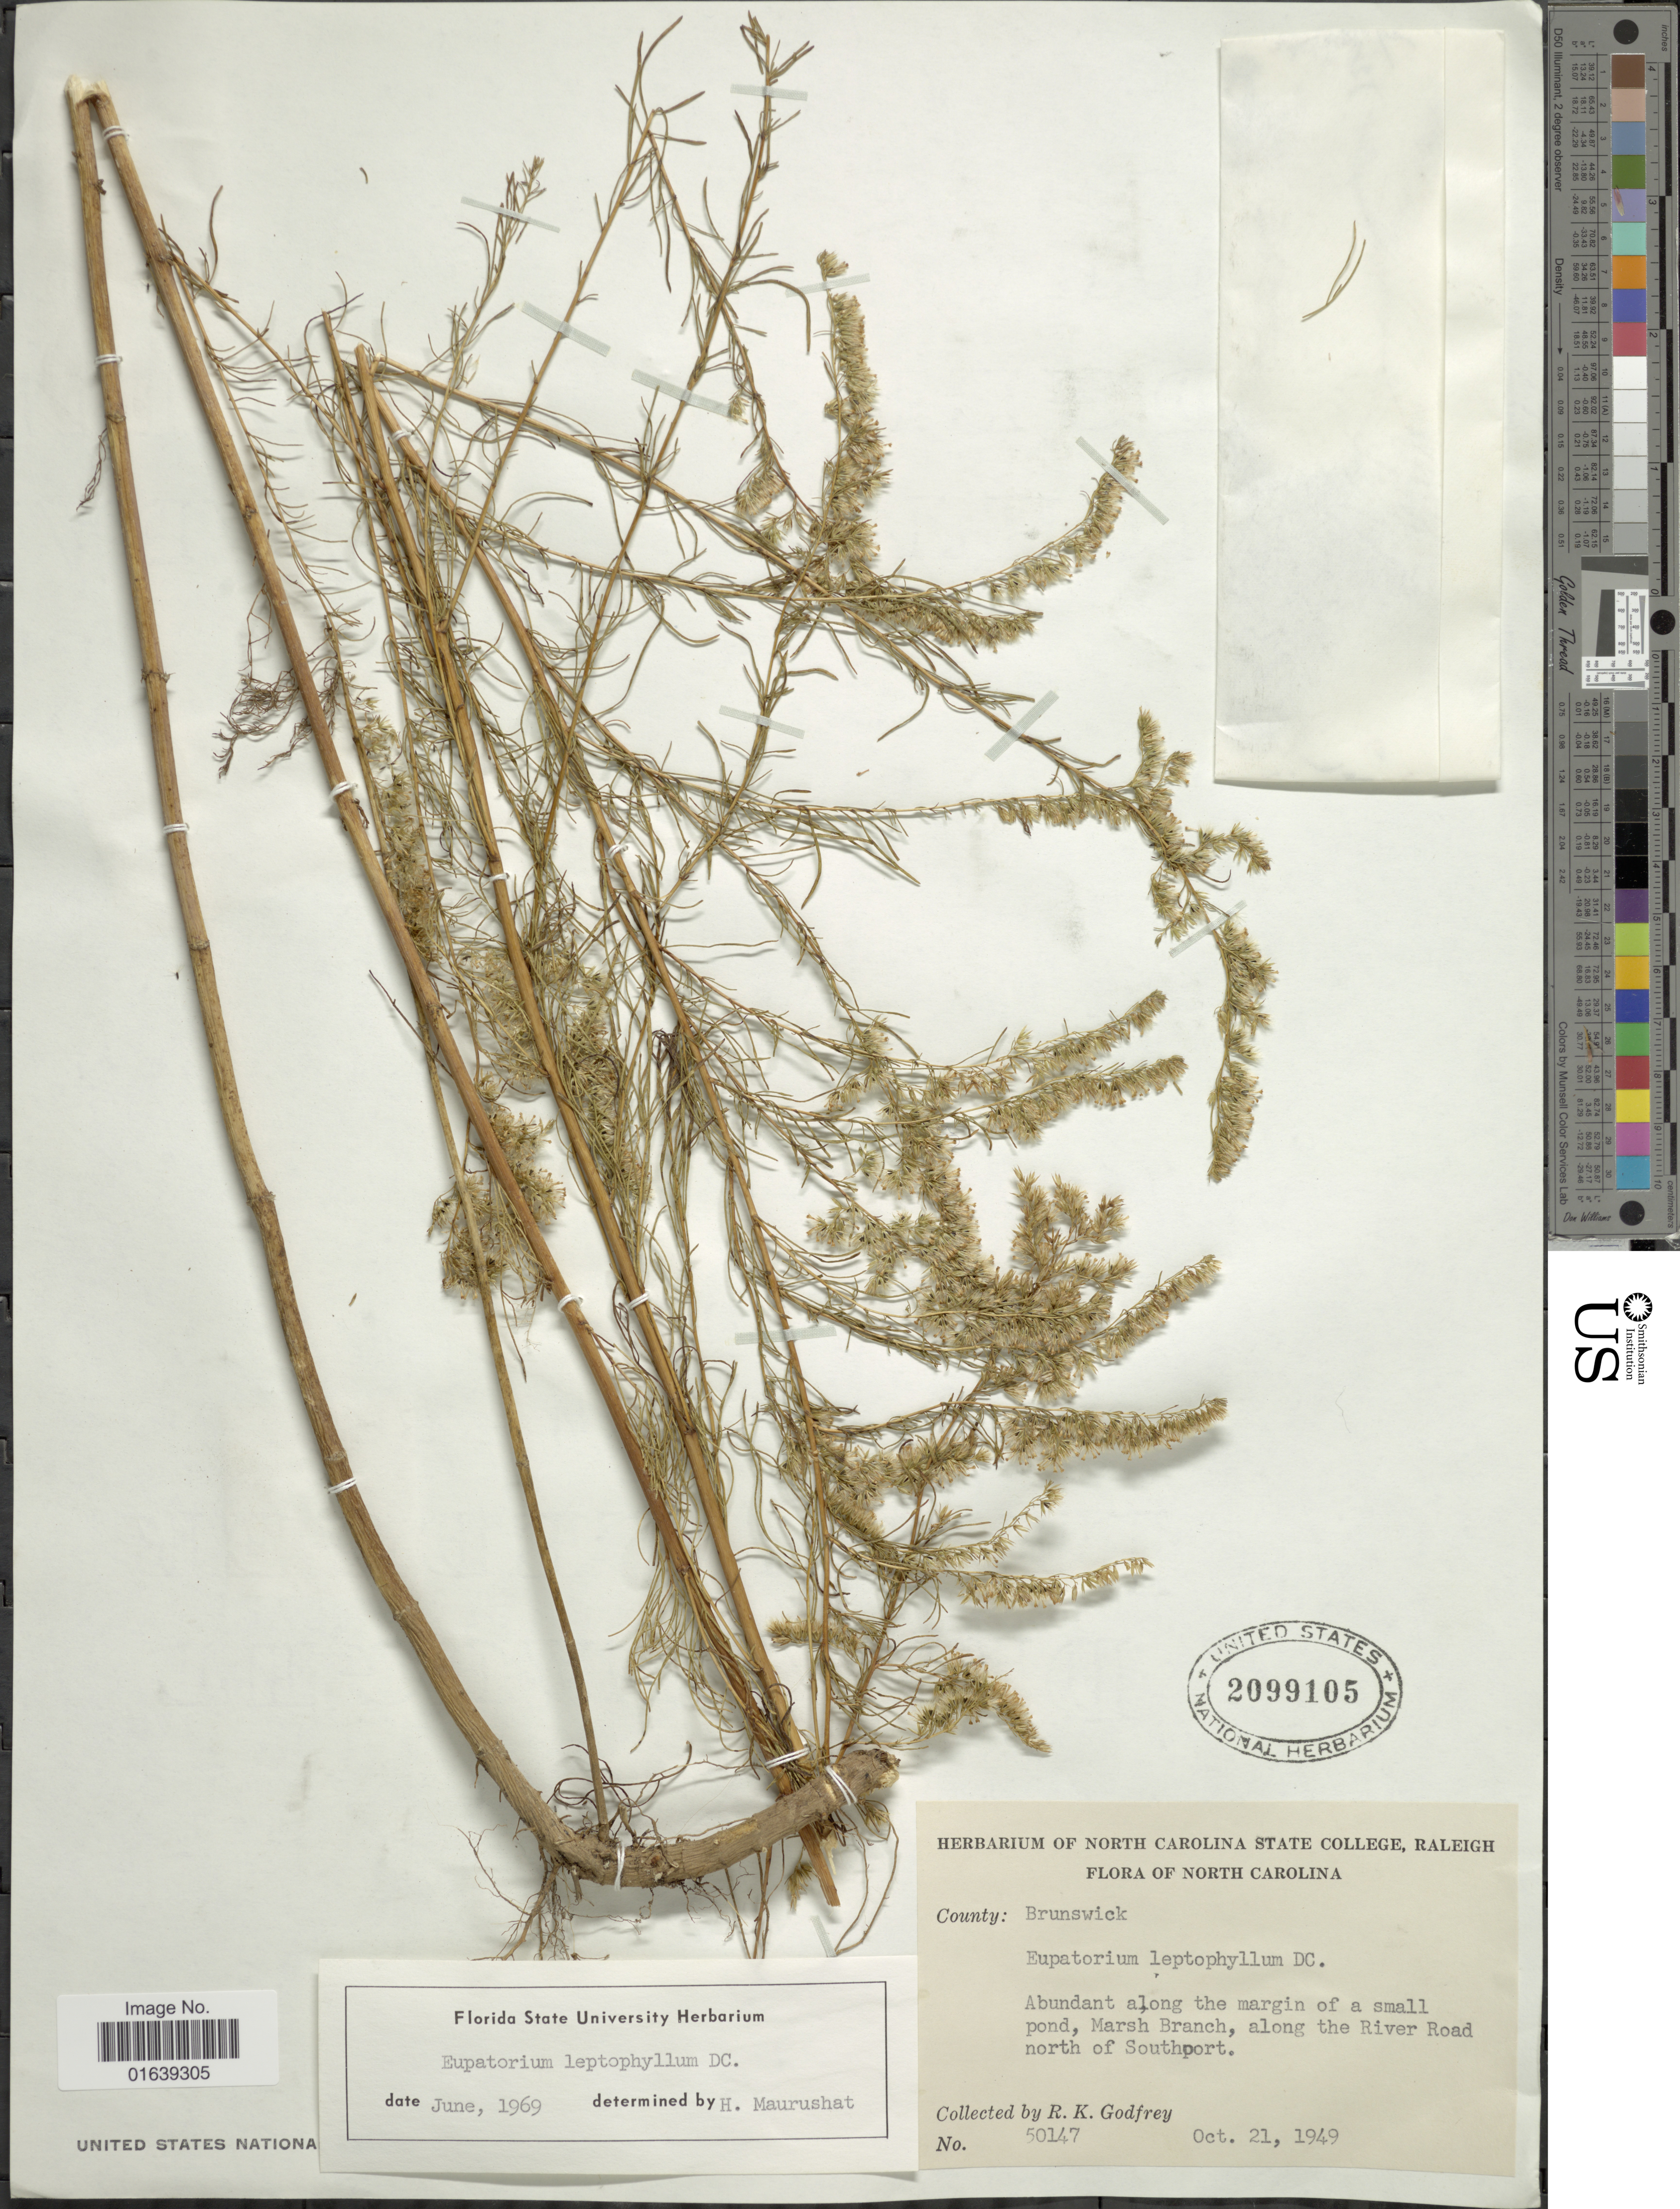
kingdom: Plantae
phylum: Tracheophyta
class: Magnoliopsida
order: Asterales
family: Asteraceae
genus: Eupatorium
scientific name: Eupatorium leptophyllum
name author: DC.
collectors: R. K. Godfrey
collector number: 50147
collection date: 1949-10-21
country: United States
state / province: North Carolina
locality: North Carolina. County: Brunswick. along the margin of a small pond, Marsh Branch, along the River Road north of Southport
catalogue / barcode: US 2099105